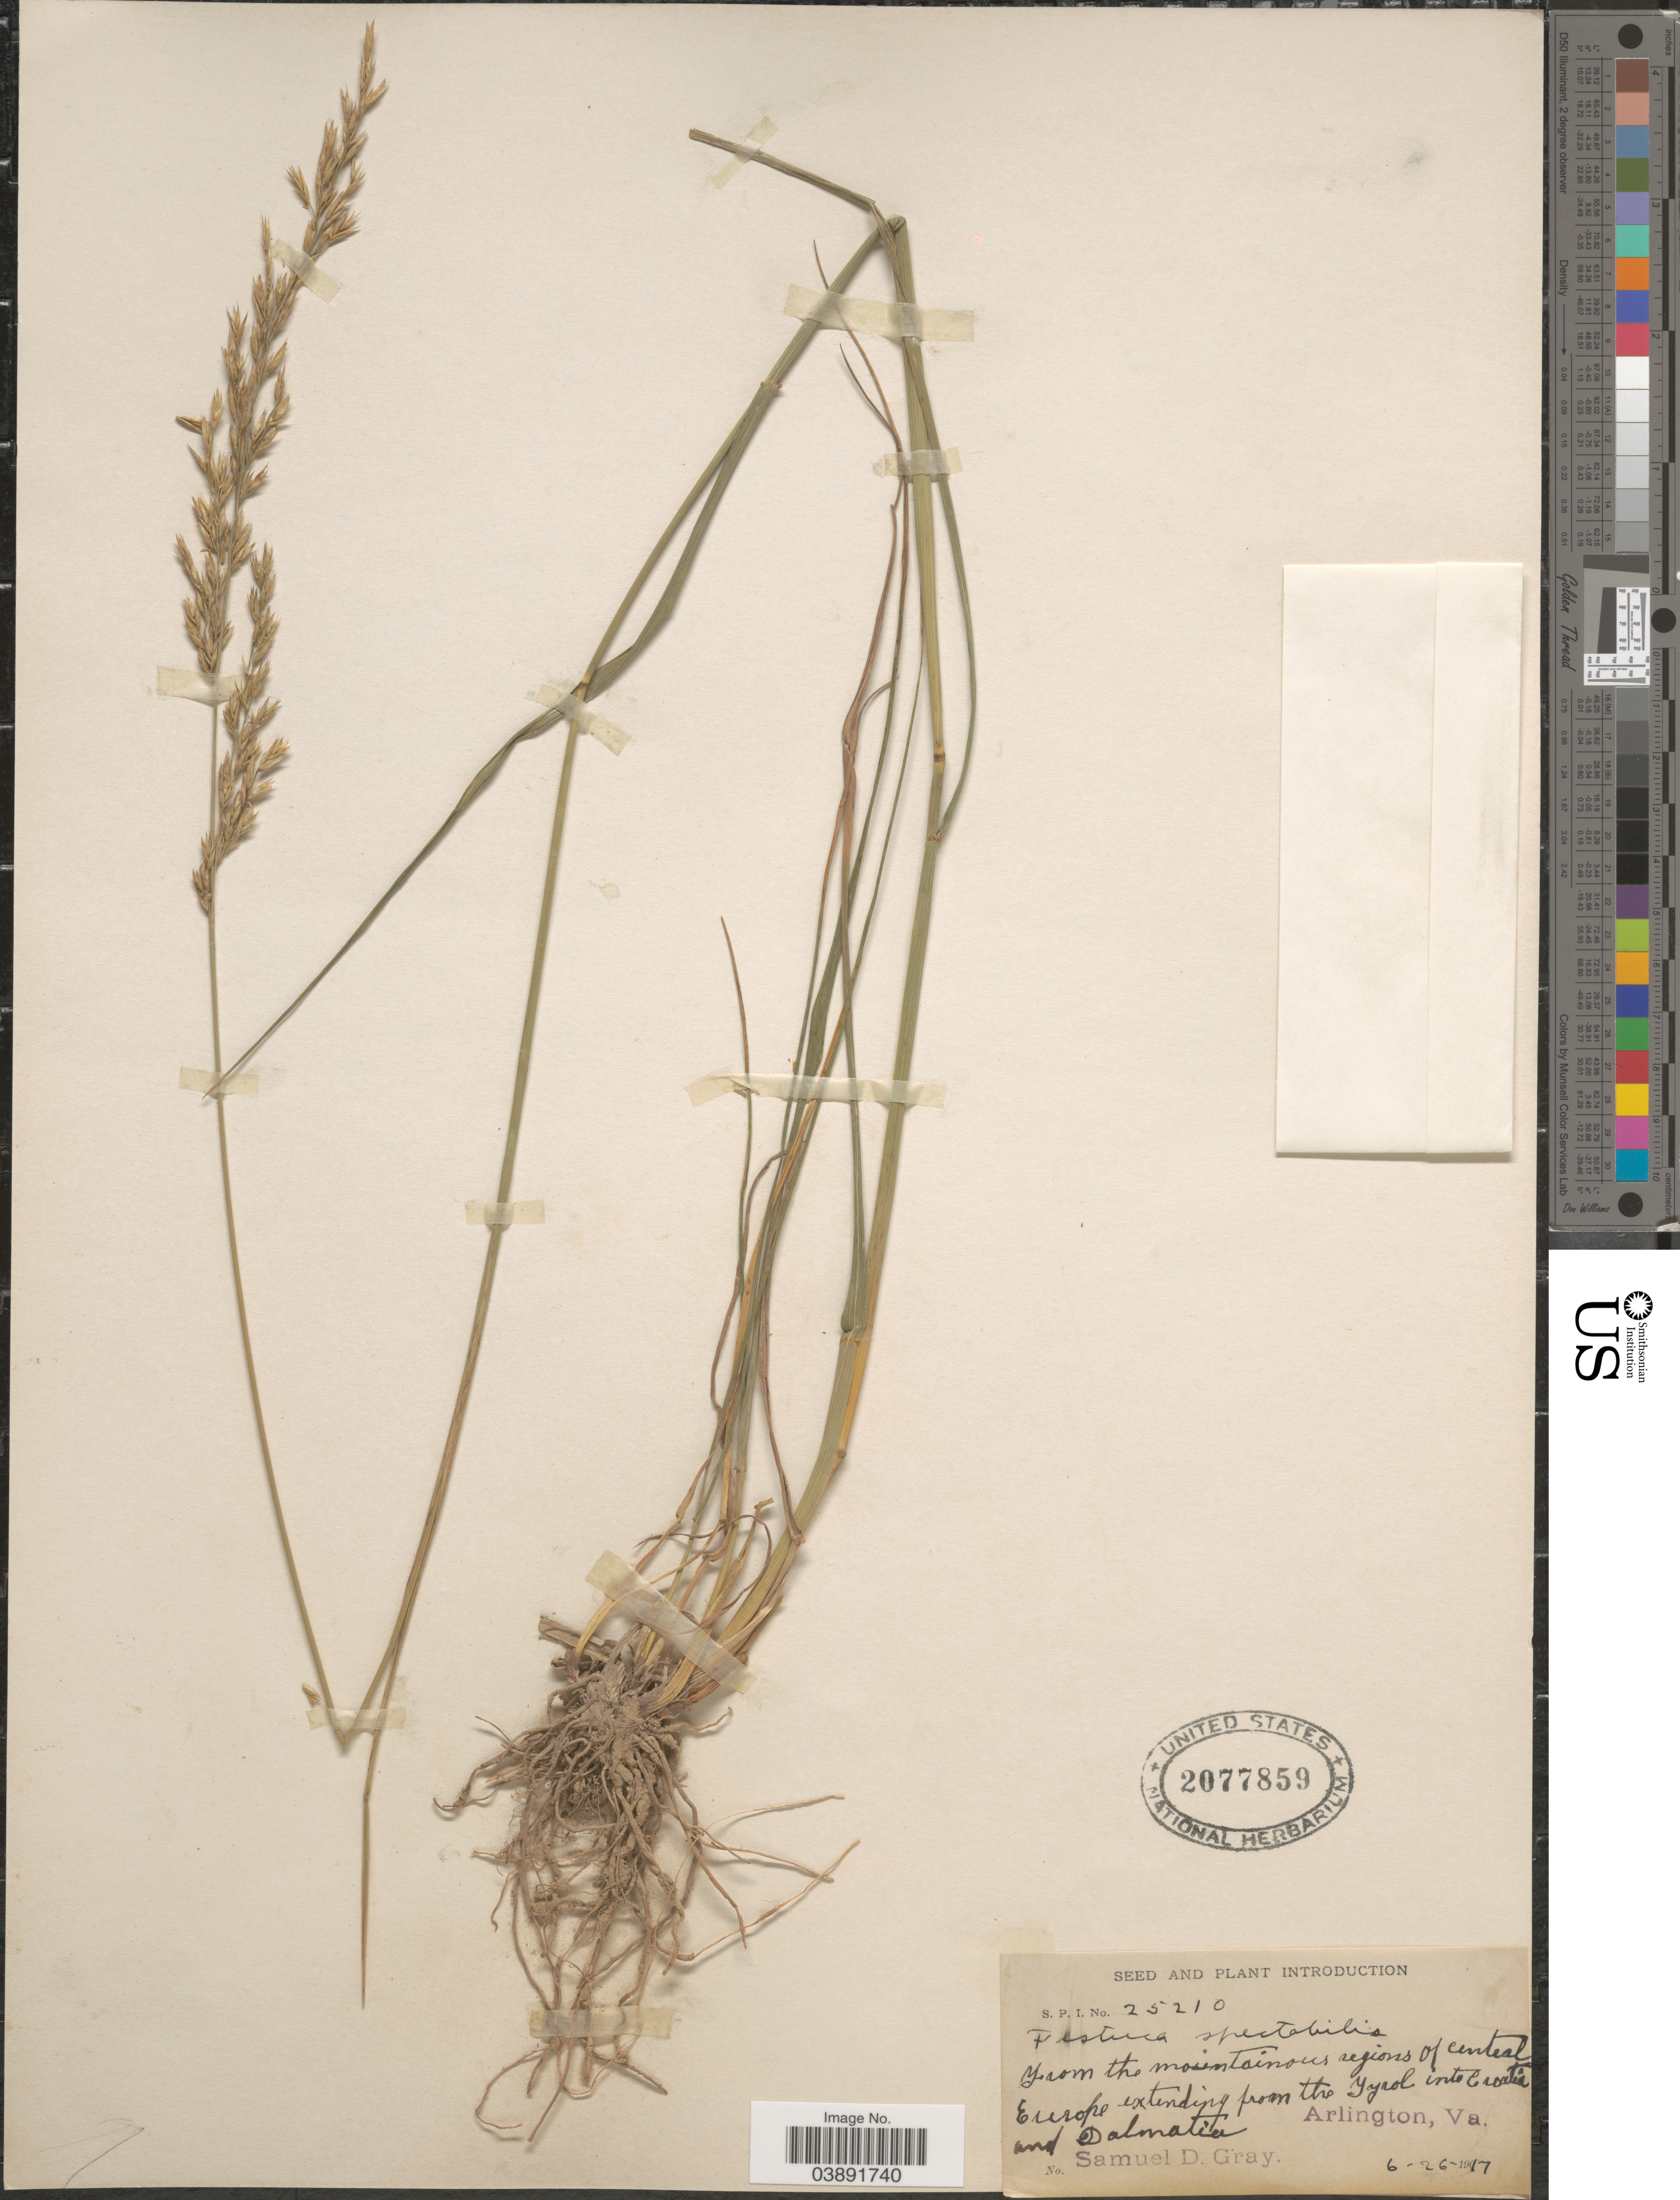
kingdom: Plantae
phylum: Tracheophyta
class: Liliopsida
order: Poales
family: Poaceae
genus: Festuca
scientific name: Festuca sp.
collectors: S. D. Gray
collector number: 25210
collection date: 1917-06-26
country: United States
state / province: Virginia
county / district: Arlington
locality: Arlington.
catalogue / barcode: US 2077859